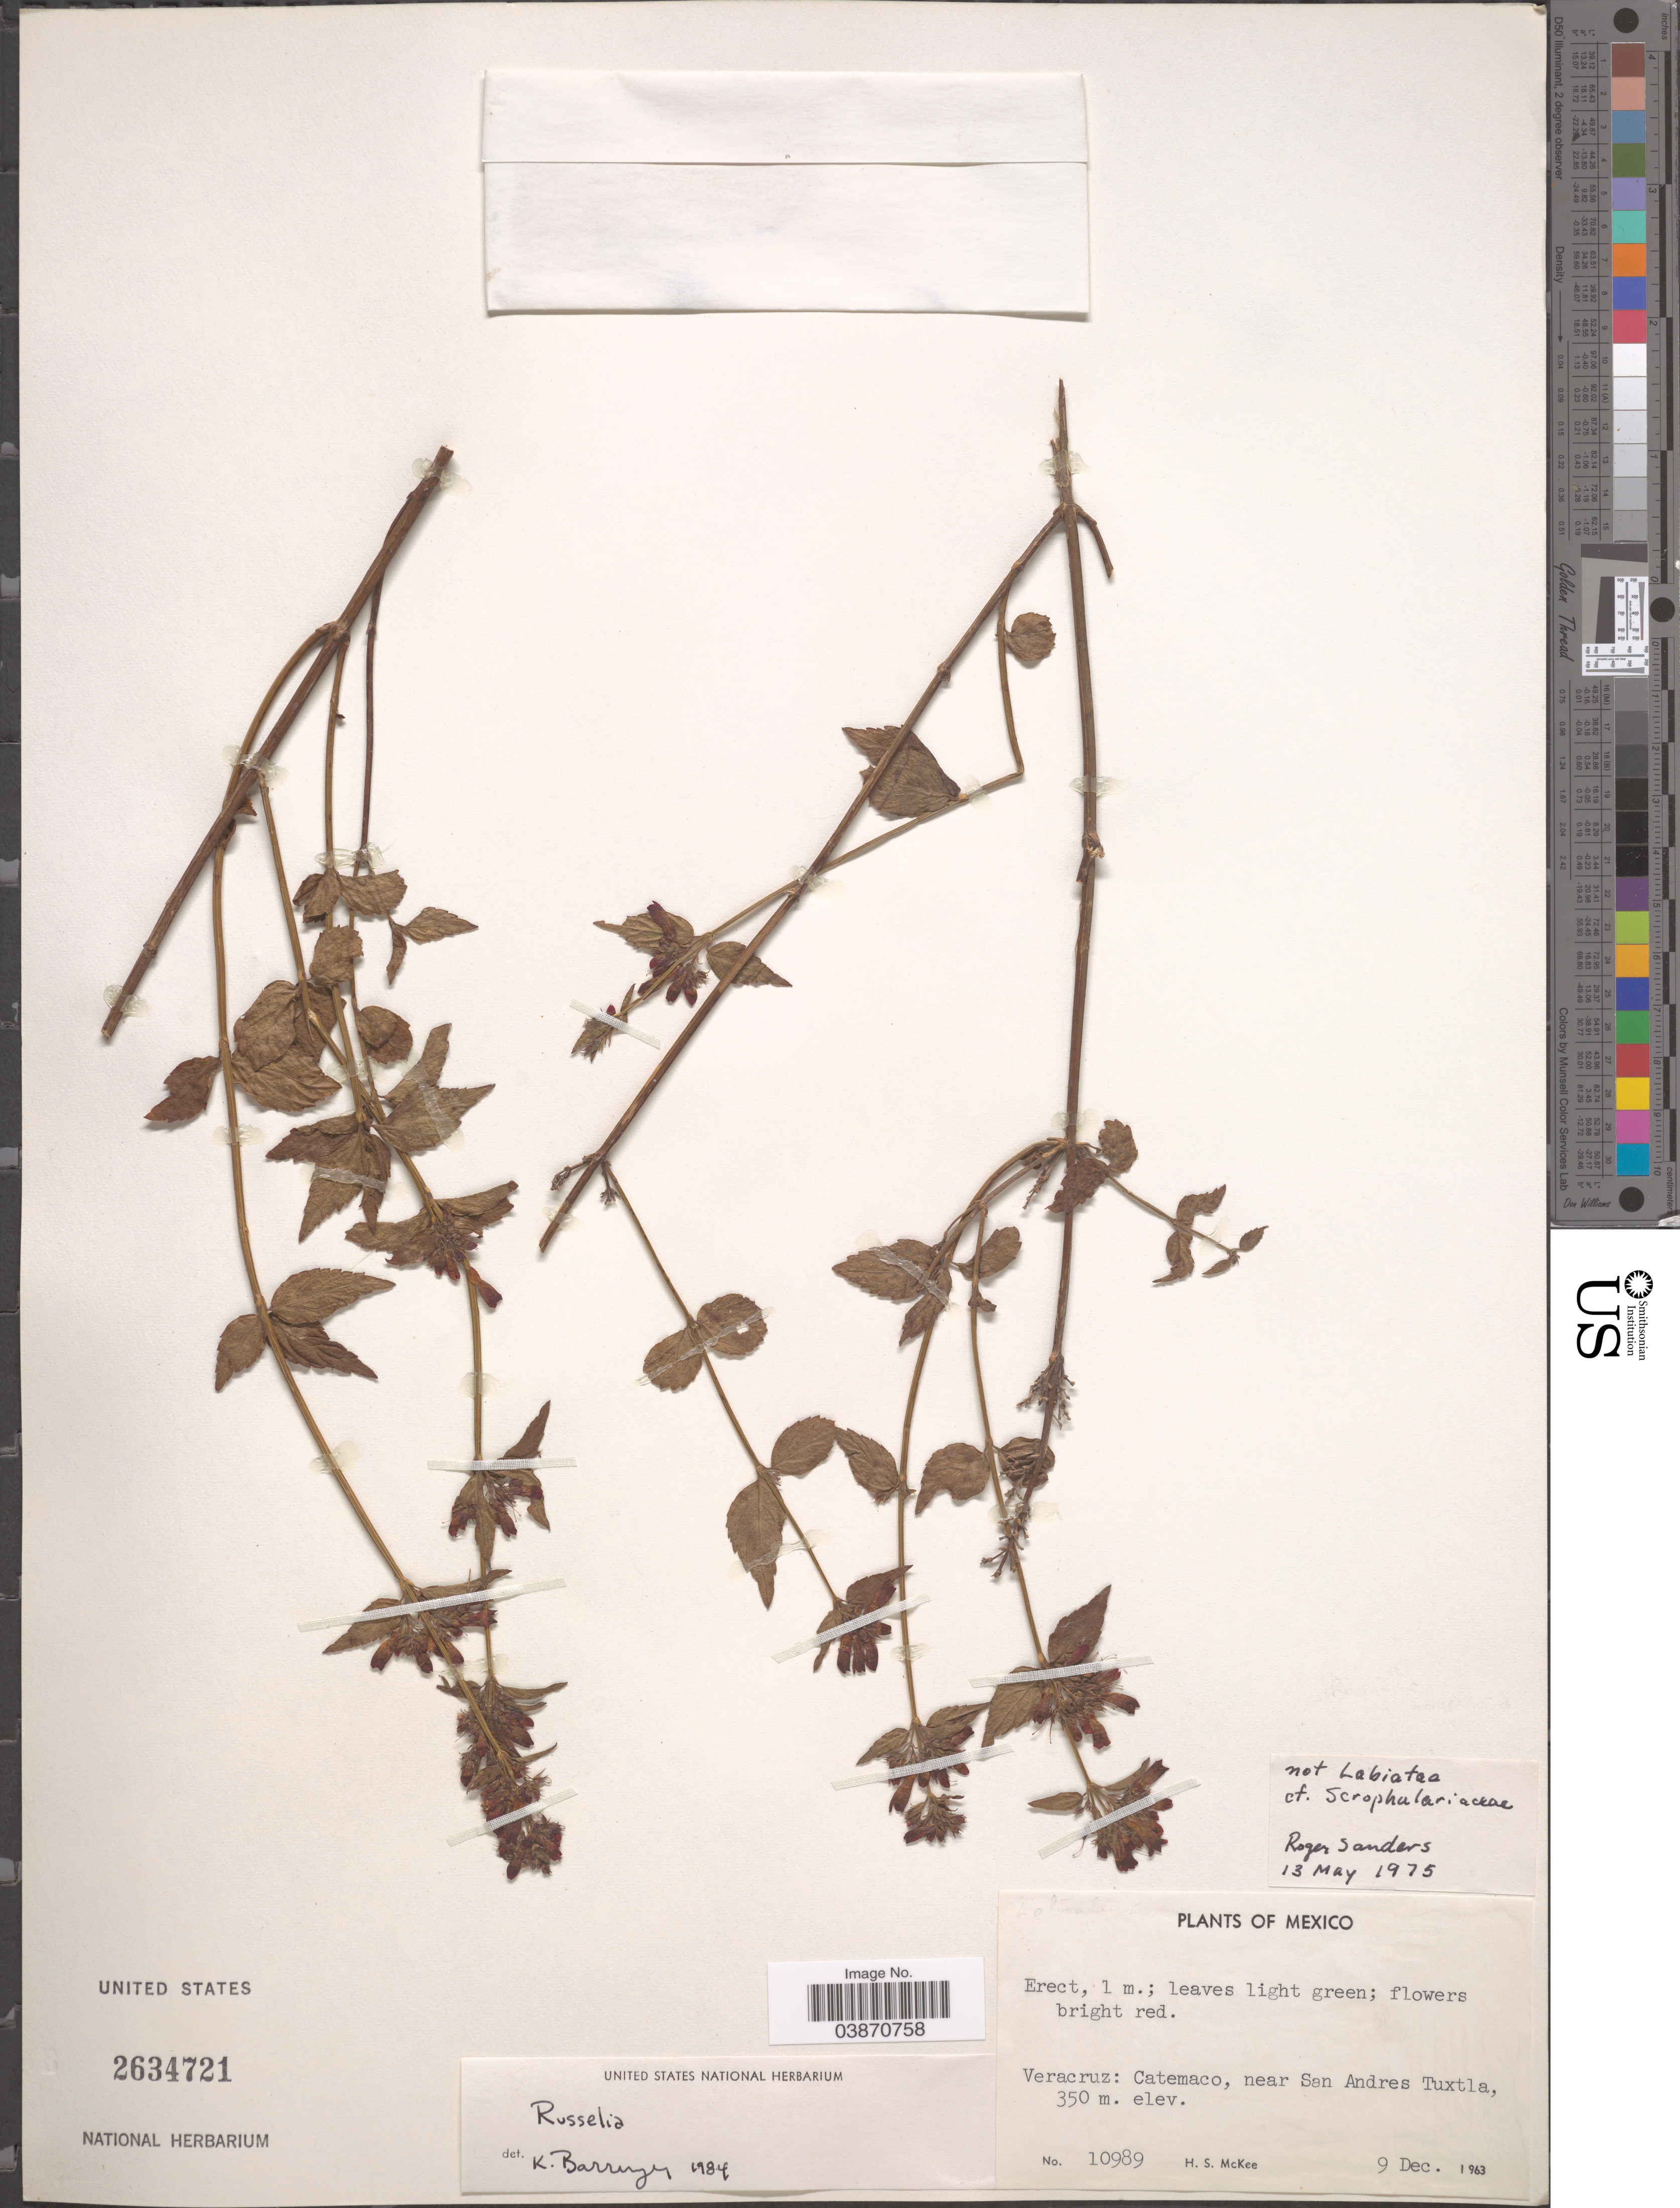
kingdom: Plantae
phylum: Tracheophyta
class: Magnoliopsida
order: Lamiales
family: Plantaginaceae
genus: Russelia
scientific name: Russelia sp.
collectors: H. S. McKee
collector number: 10989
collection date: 1963-12-09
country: Mexico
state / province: Veracruz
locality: Veracruz: Catemaco, near San Andres Tuxtla.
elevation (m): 350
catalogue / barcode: US 2634721